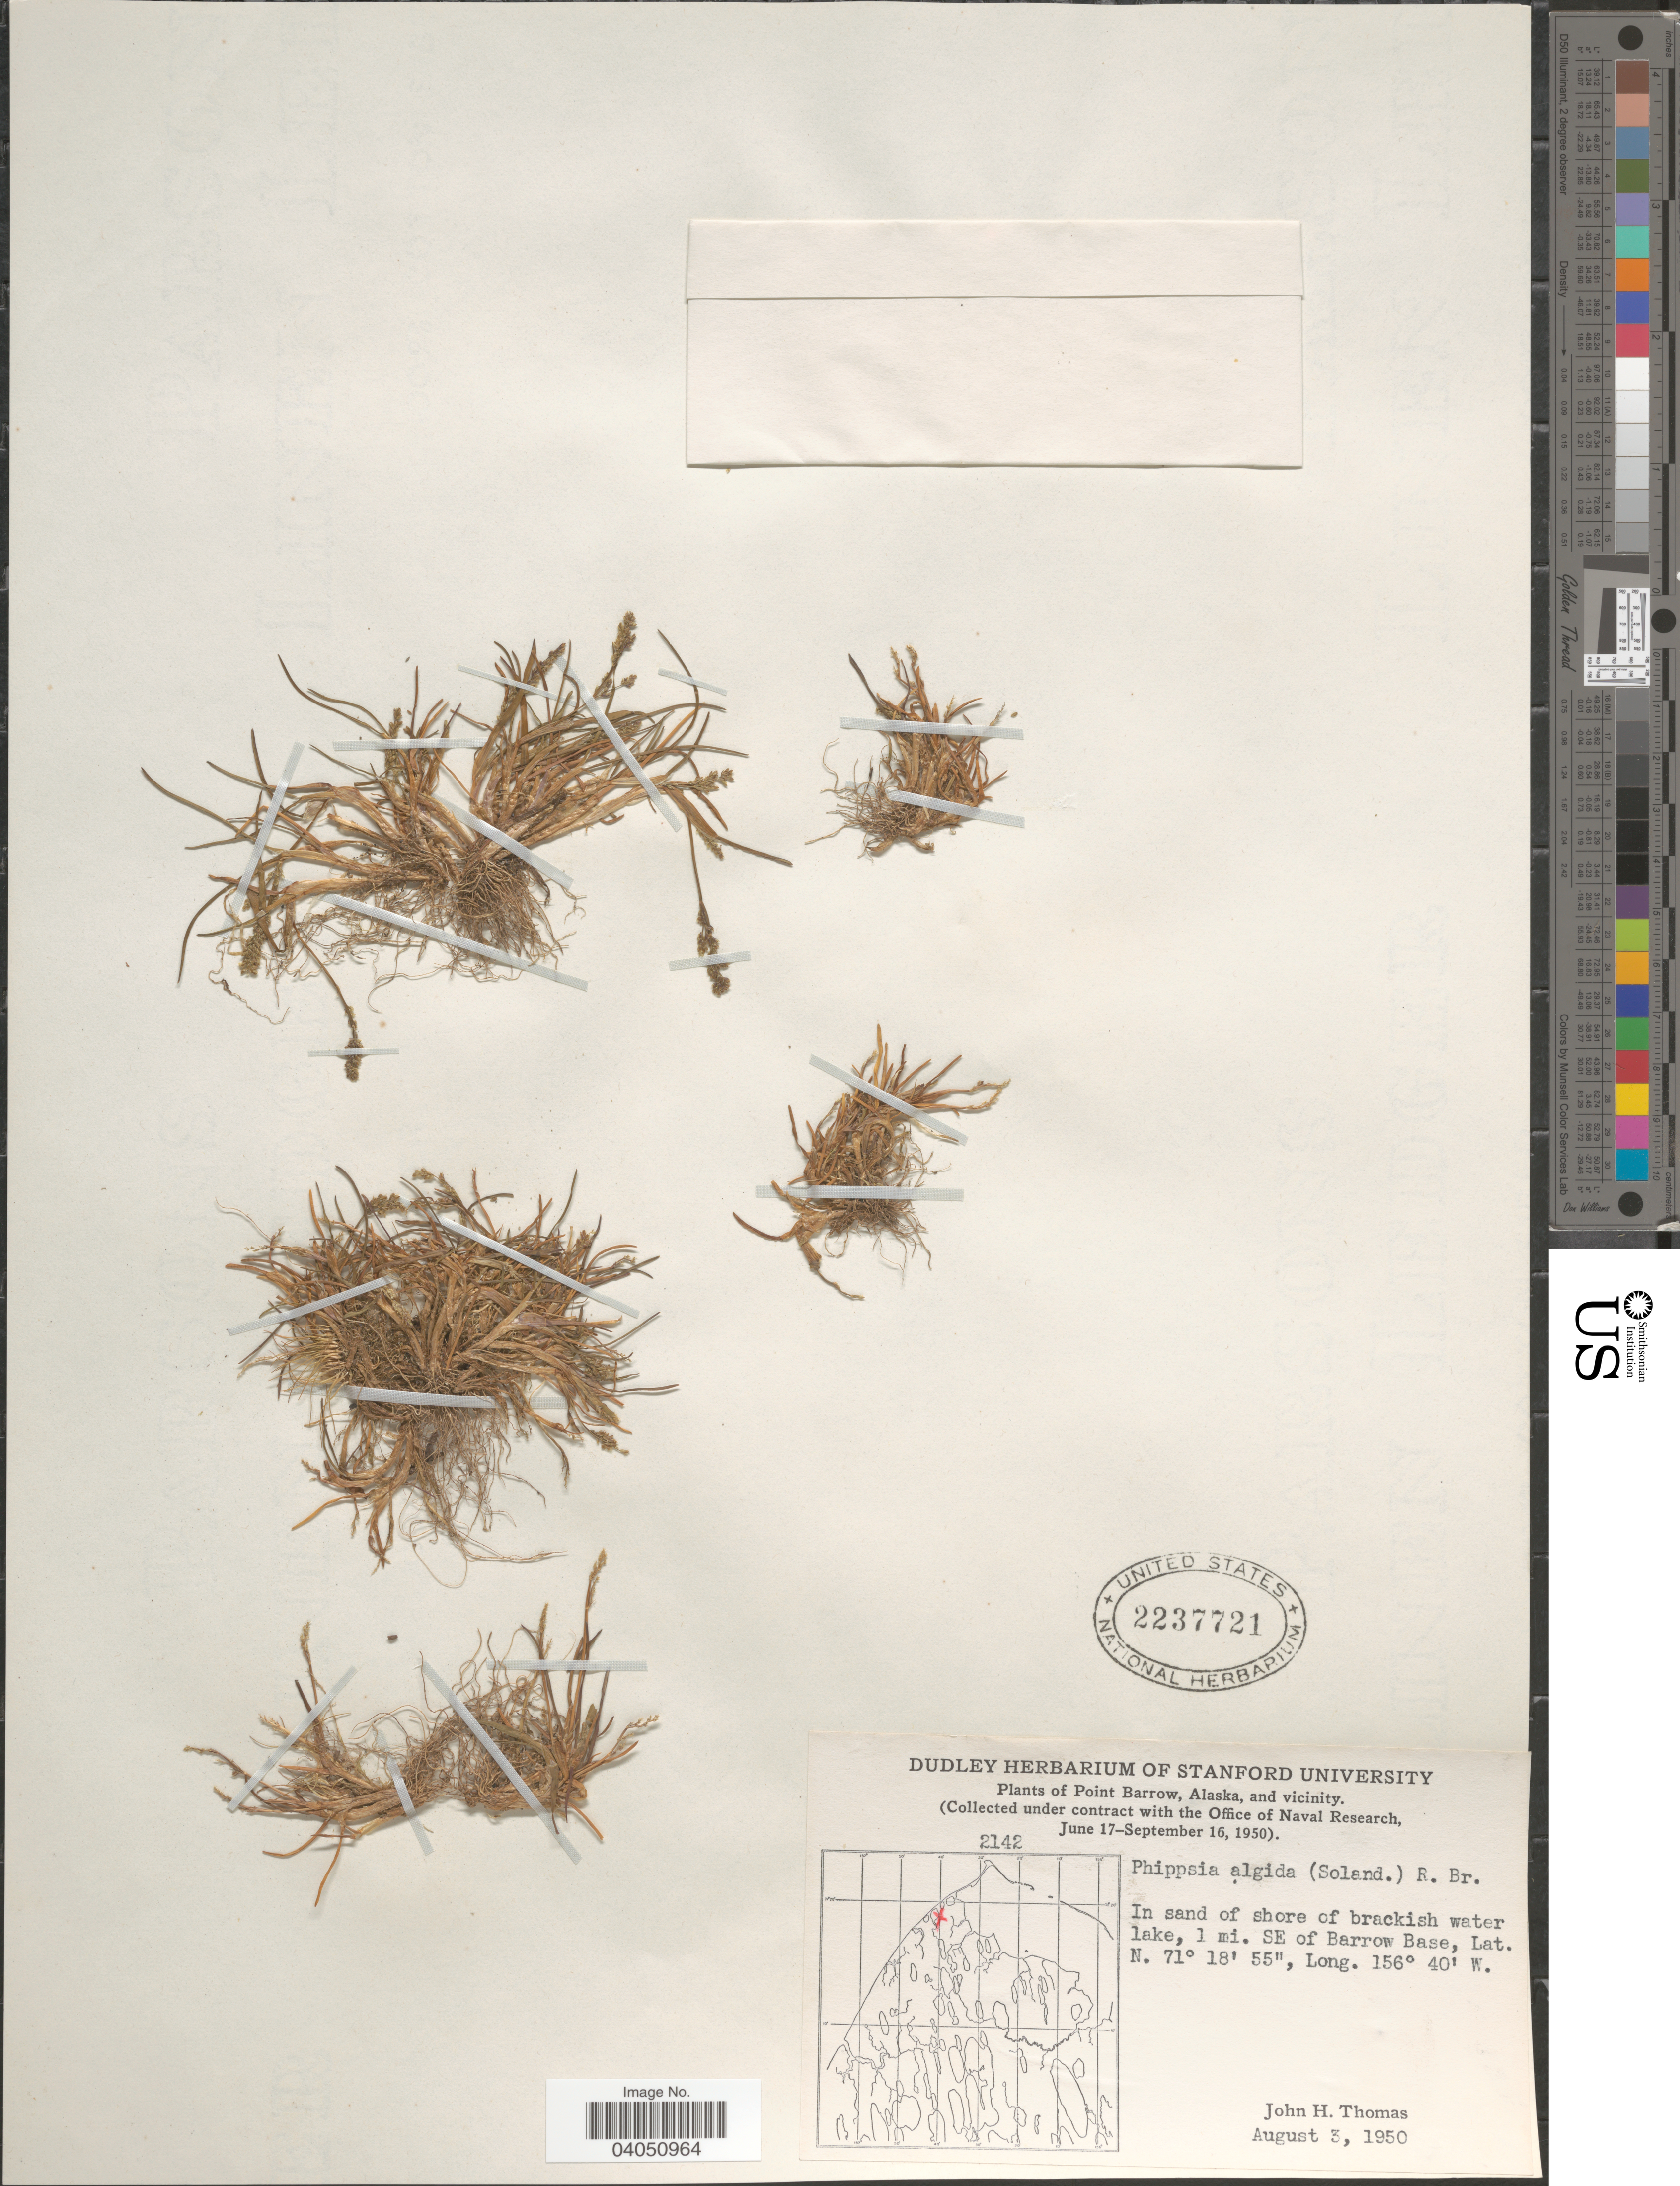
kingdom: Plantae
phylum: Tracheophyta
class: Liliopsida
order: Poales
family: Poaceae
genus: Phippsia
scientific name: Phippsia algida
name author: (Sol.) R. Br.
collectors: J. H. Thomas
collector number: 2142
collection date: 1950-08-03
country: United States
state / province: Alaska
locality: Point Barrow, and vicinity. In sand of shore of brackish water lake, 1 mi. SE of Barrow Base.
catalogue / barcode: US 2237721